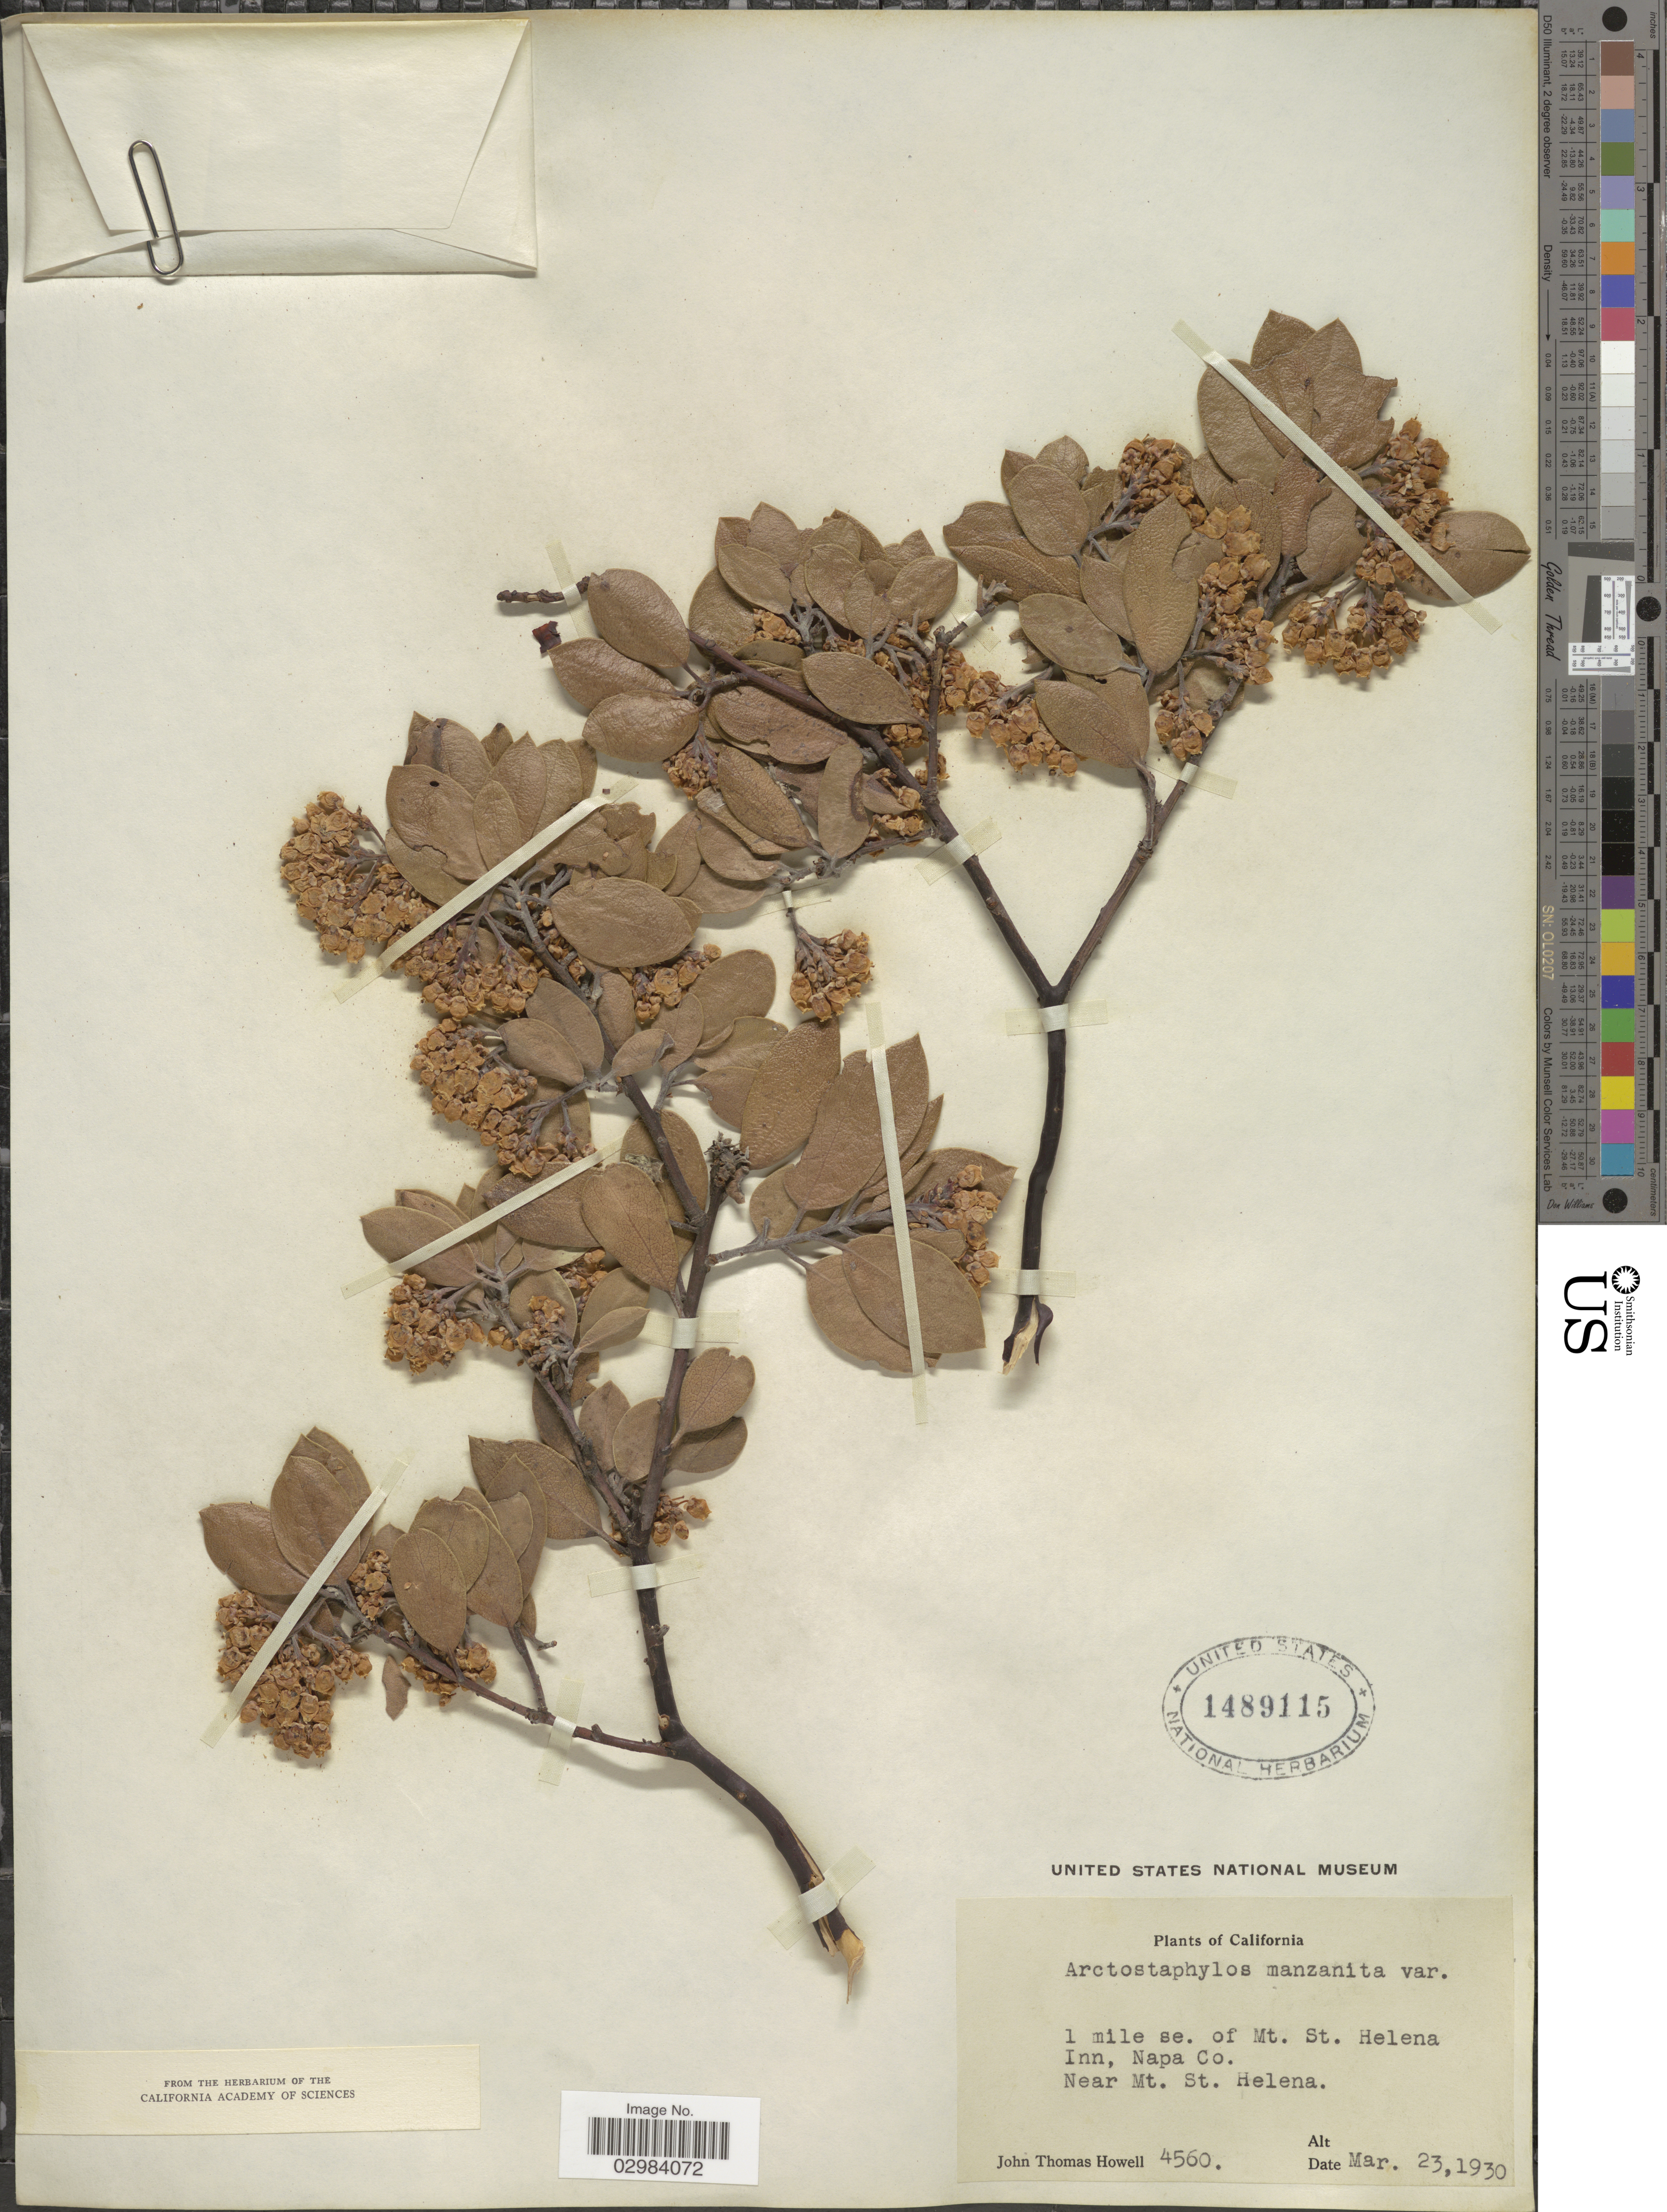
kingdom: Plantae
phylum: Tracheophyta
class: Magnoliopsida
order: Ericales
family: Ericaceae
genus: Arctostaphylos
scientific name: Arctostaphylos manzanita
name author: Parry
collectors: J. T. Howell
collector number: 4560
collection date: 1930-03-23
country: United States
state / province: California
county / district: Napa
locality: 1 mile se. of Mt. St. Helena Inn, Napa Co., Near Mt. St. Helena.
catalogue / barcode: US 1489115